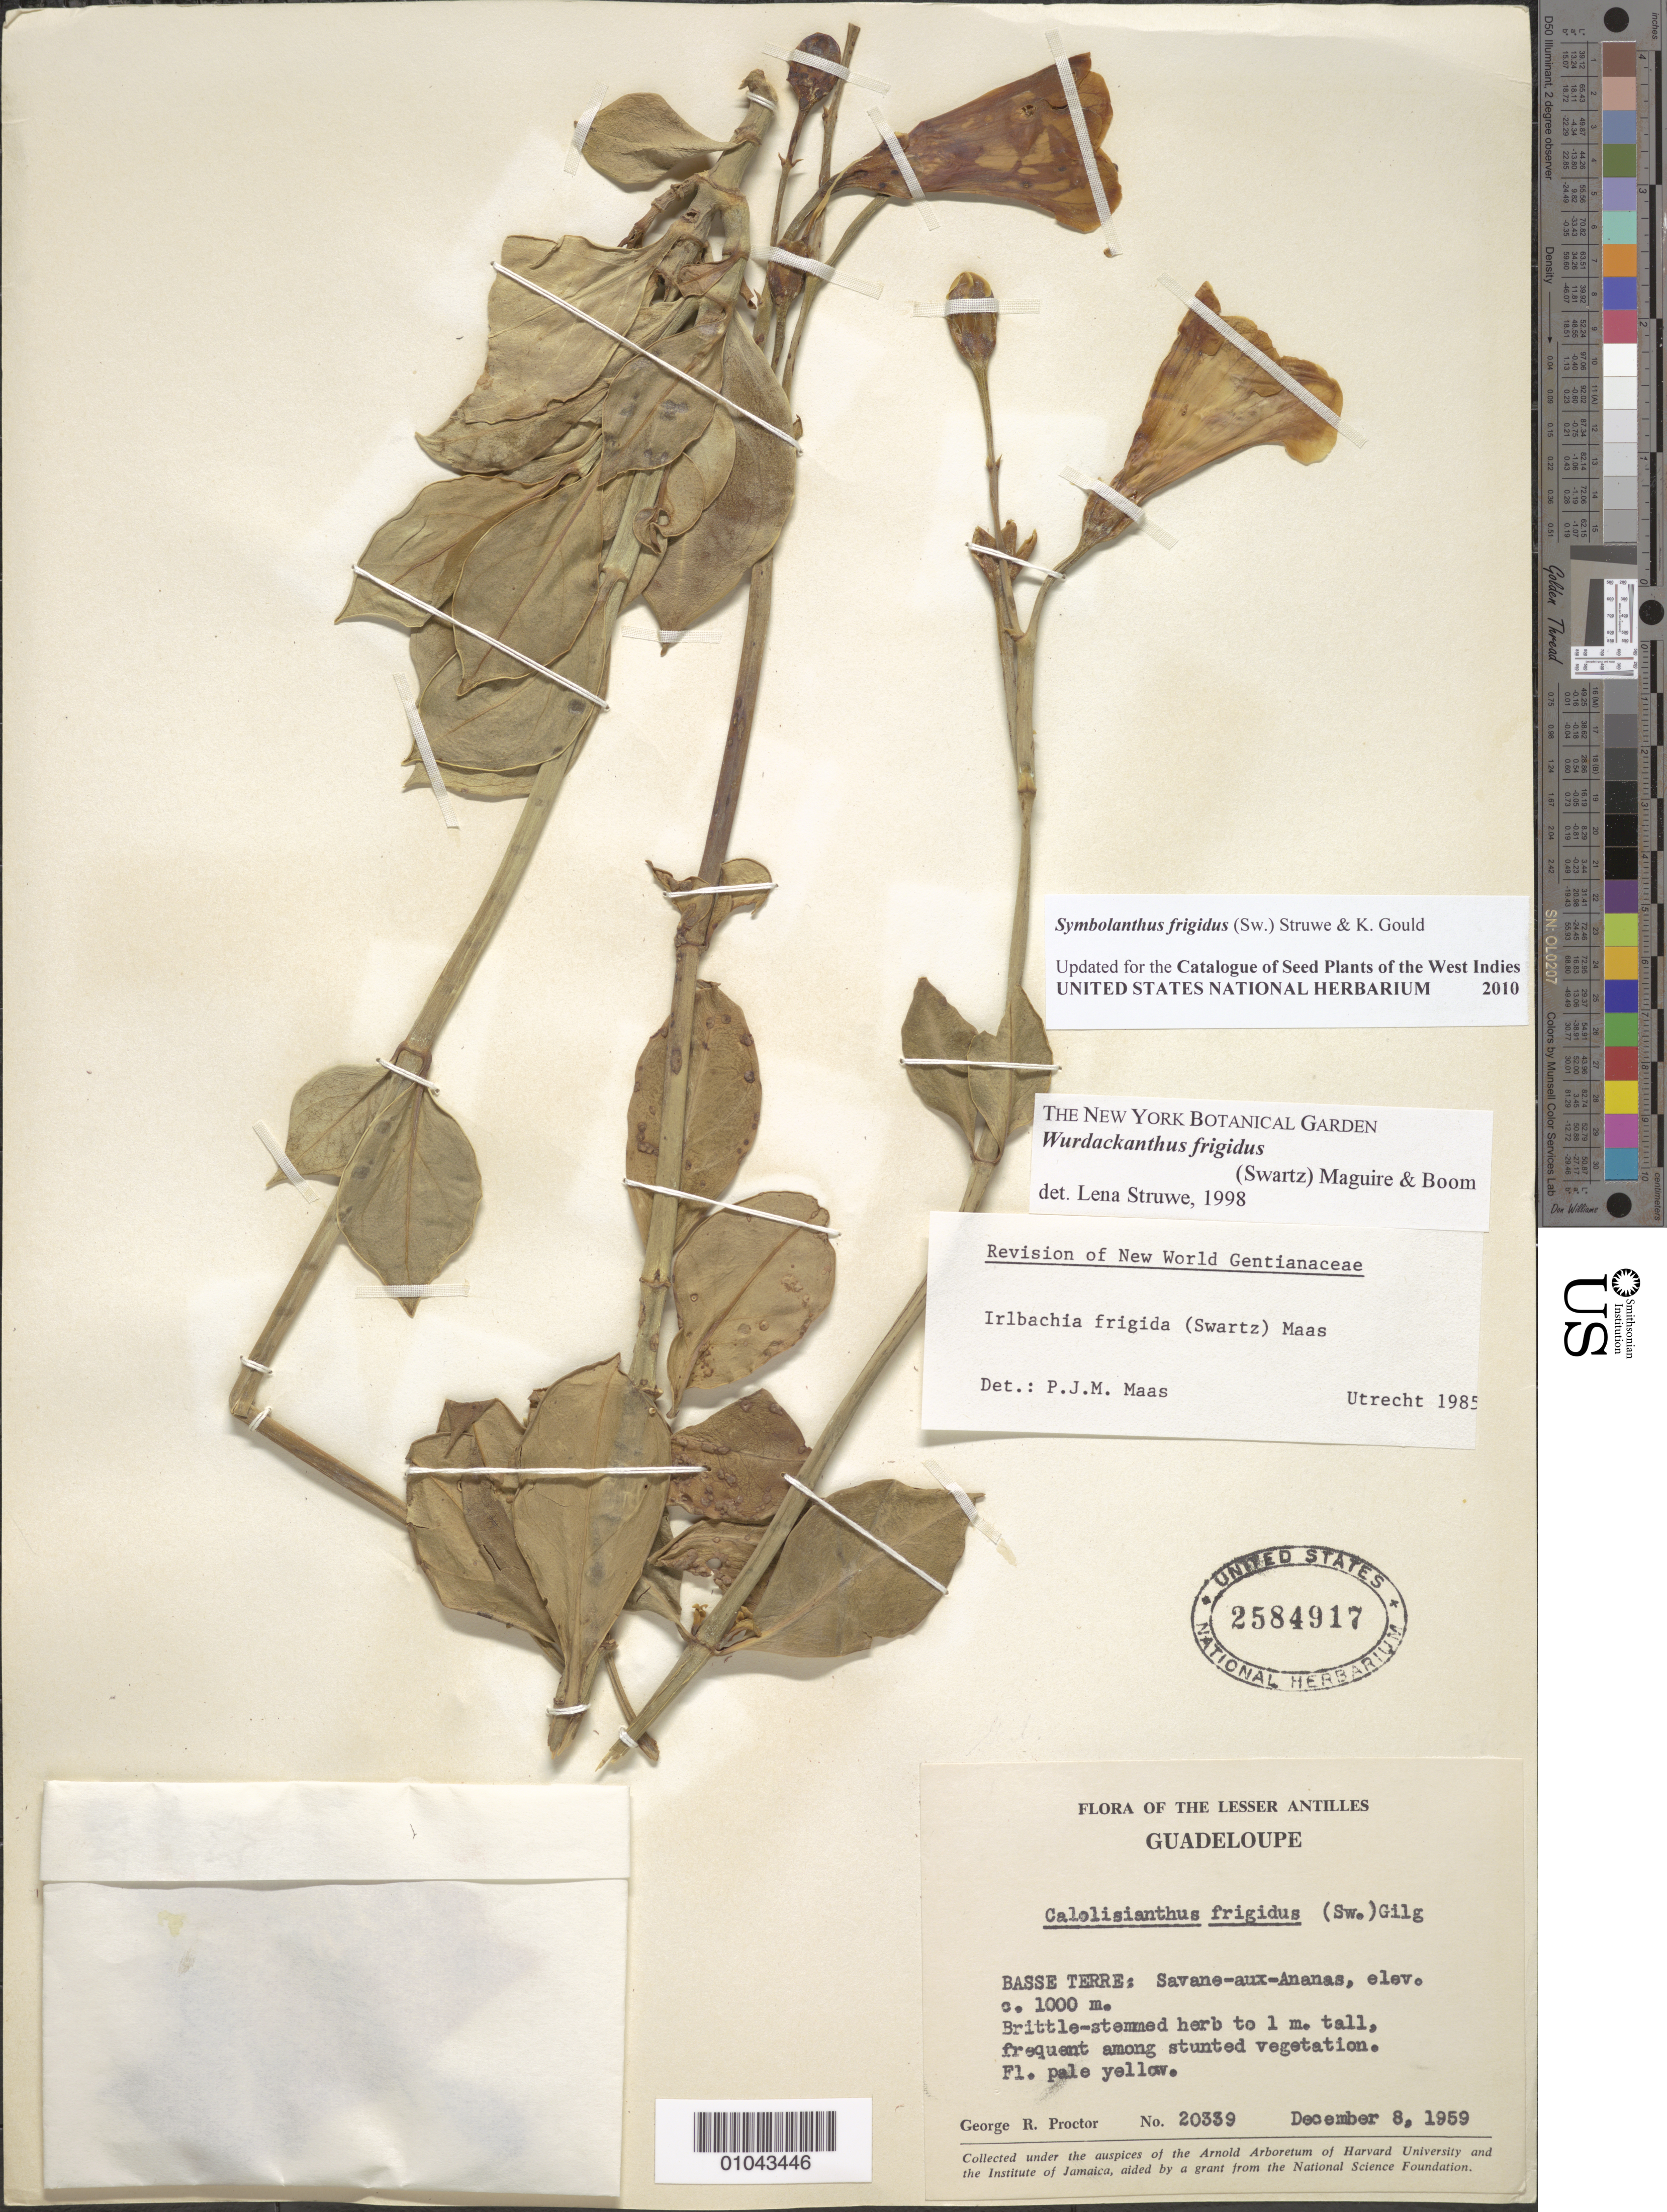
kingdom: Plantae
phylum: Tracheophyta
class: Magnoliopsida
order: Gentianales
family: Gentianaceae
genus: Symbolanthus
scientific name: Symbolanthus frigidus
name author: (Sw.) Struwe & K. R. Gould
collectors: G. R. Proctor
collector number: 20339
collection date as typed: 08 Dec 1959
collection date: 1959-12-08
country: Guadeloupe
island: Basse Terre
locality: Savane-sux-Ananas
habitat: Frequent among stunted vegetation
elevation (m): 1000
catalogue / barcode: US 2584917